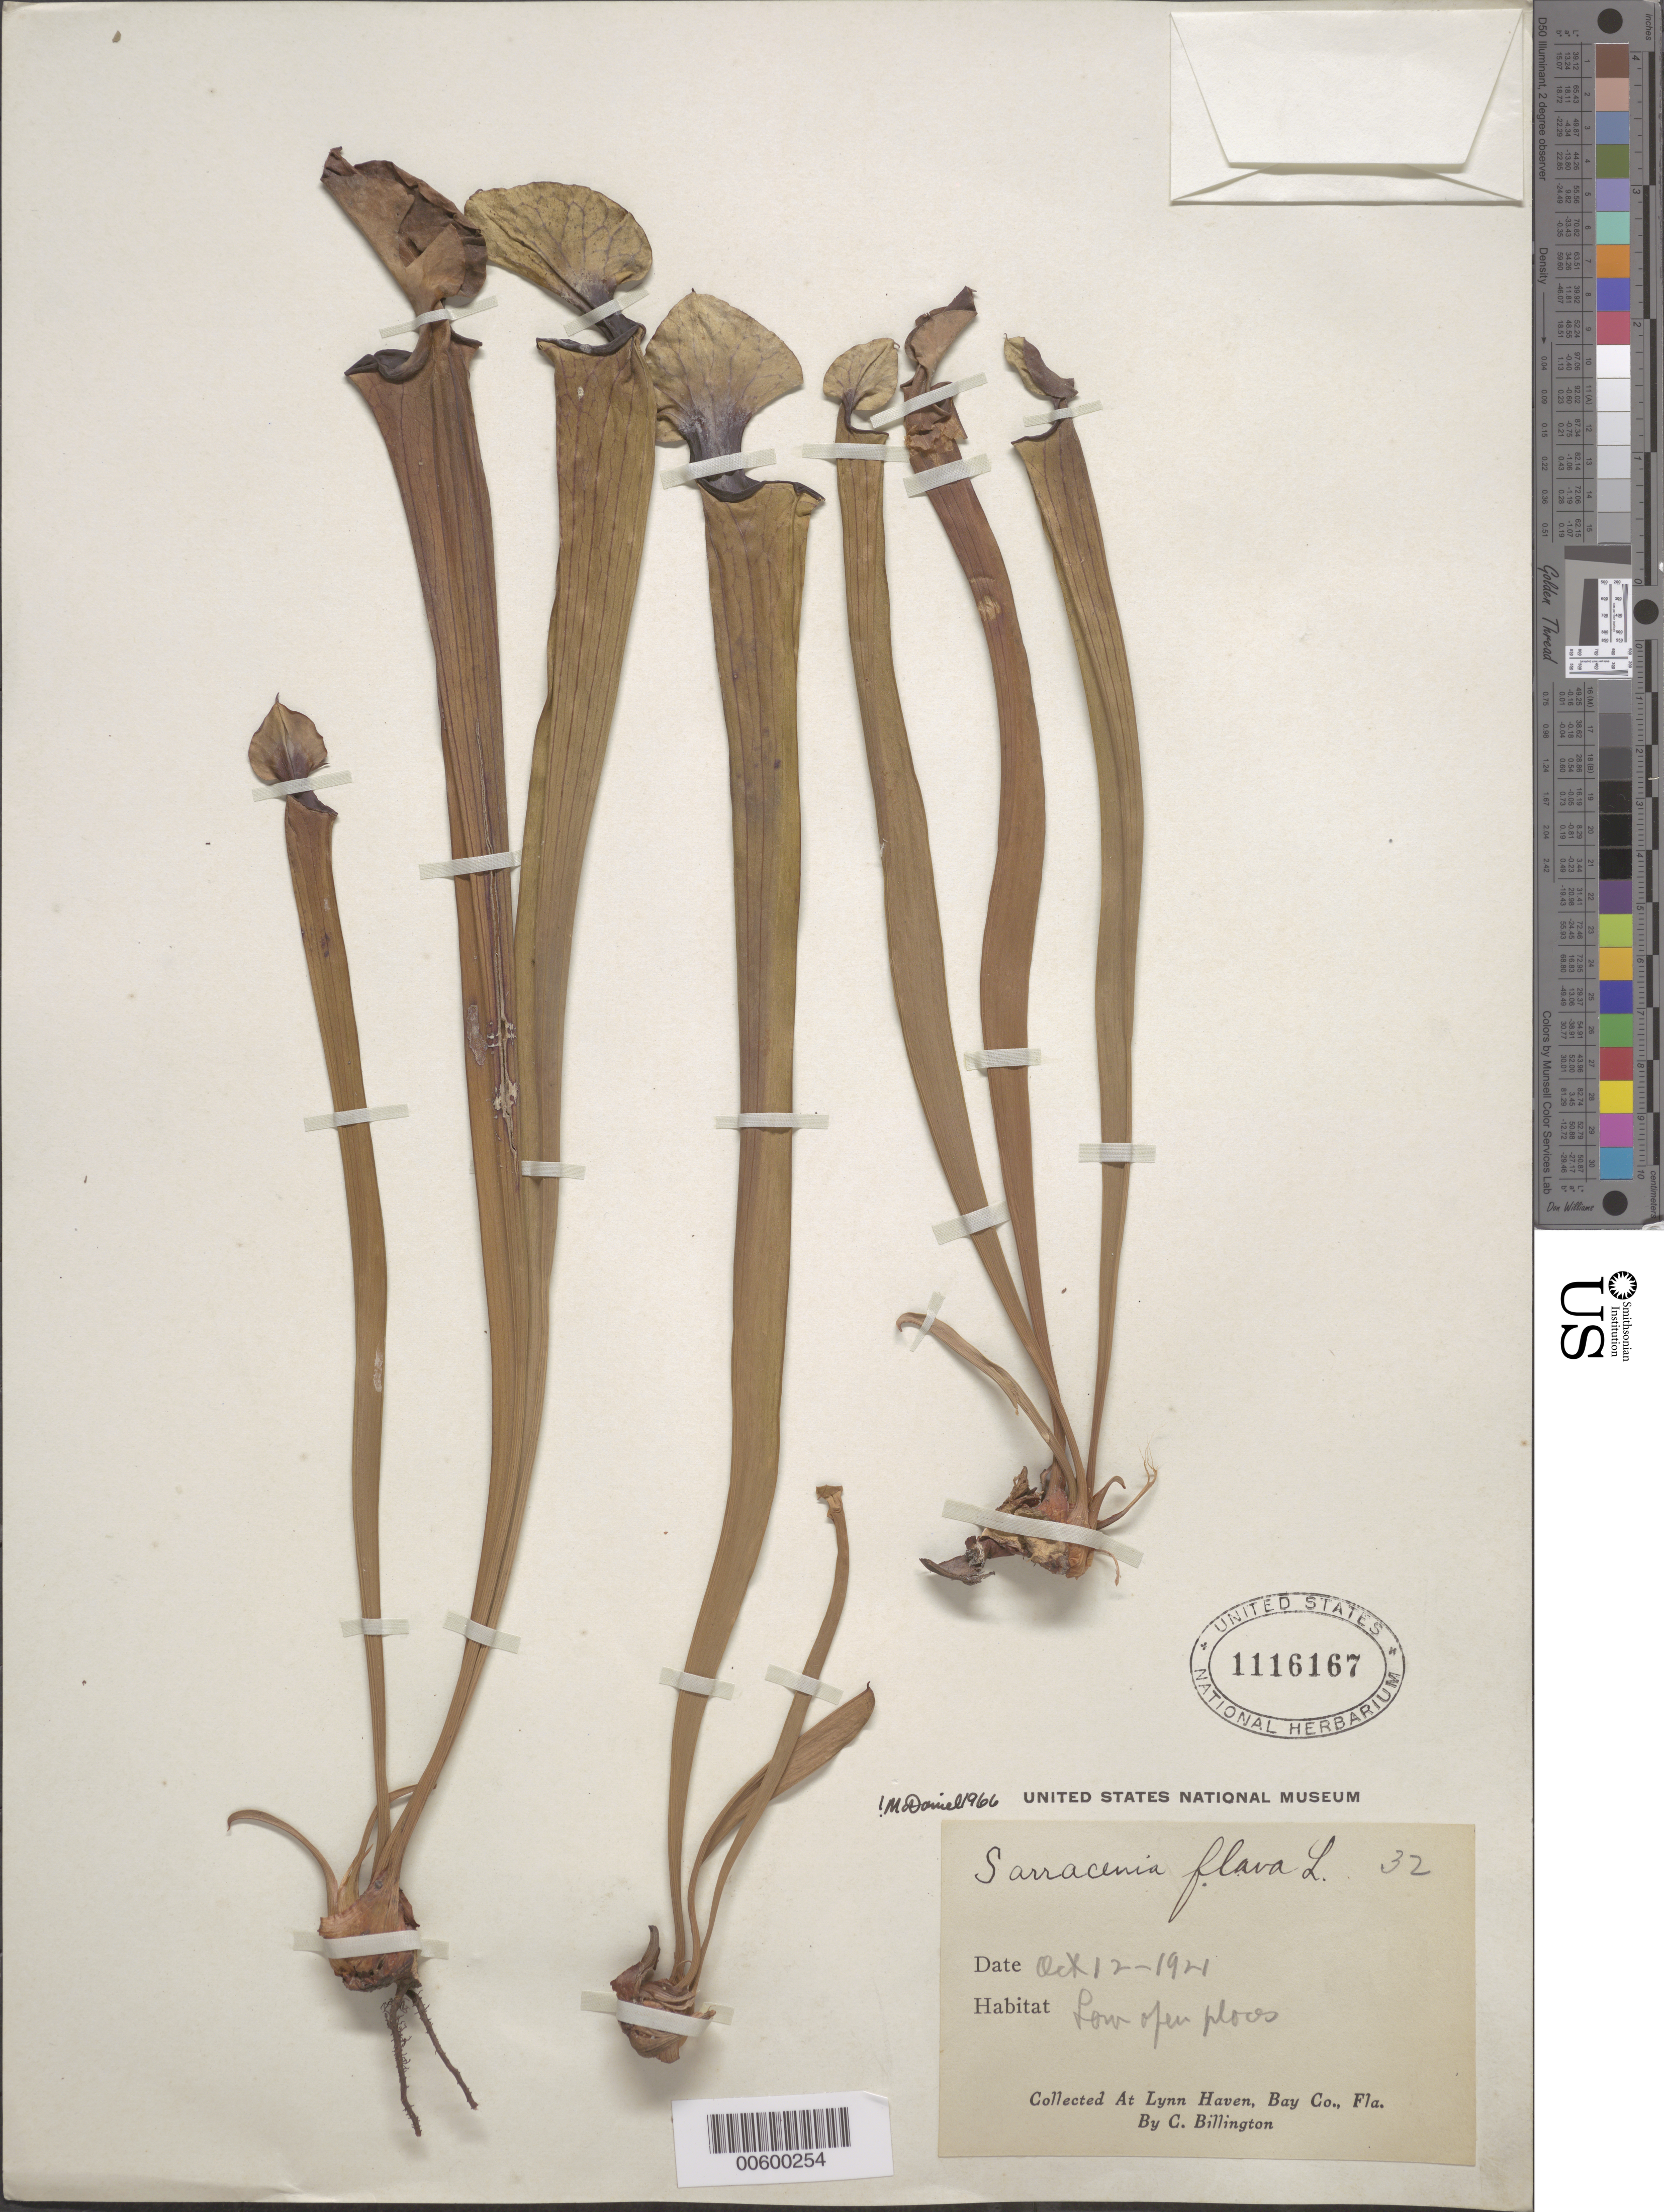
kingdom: Plantae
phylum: Tracheophyta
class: Magnoliopsida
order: Ericales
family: Sarraceniaceae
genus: Sarracenia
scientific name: Sarracenia flava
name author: L.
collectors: C. Billington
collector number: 32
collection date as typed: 12 Oct 1921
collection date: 1921-10-12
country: United States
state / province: Florida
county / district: Bay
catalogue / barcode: US 1116167